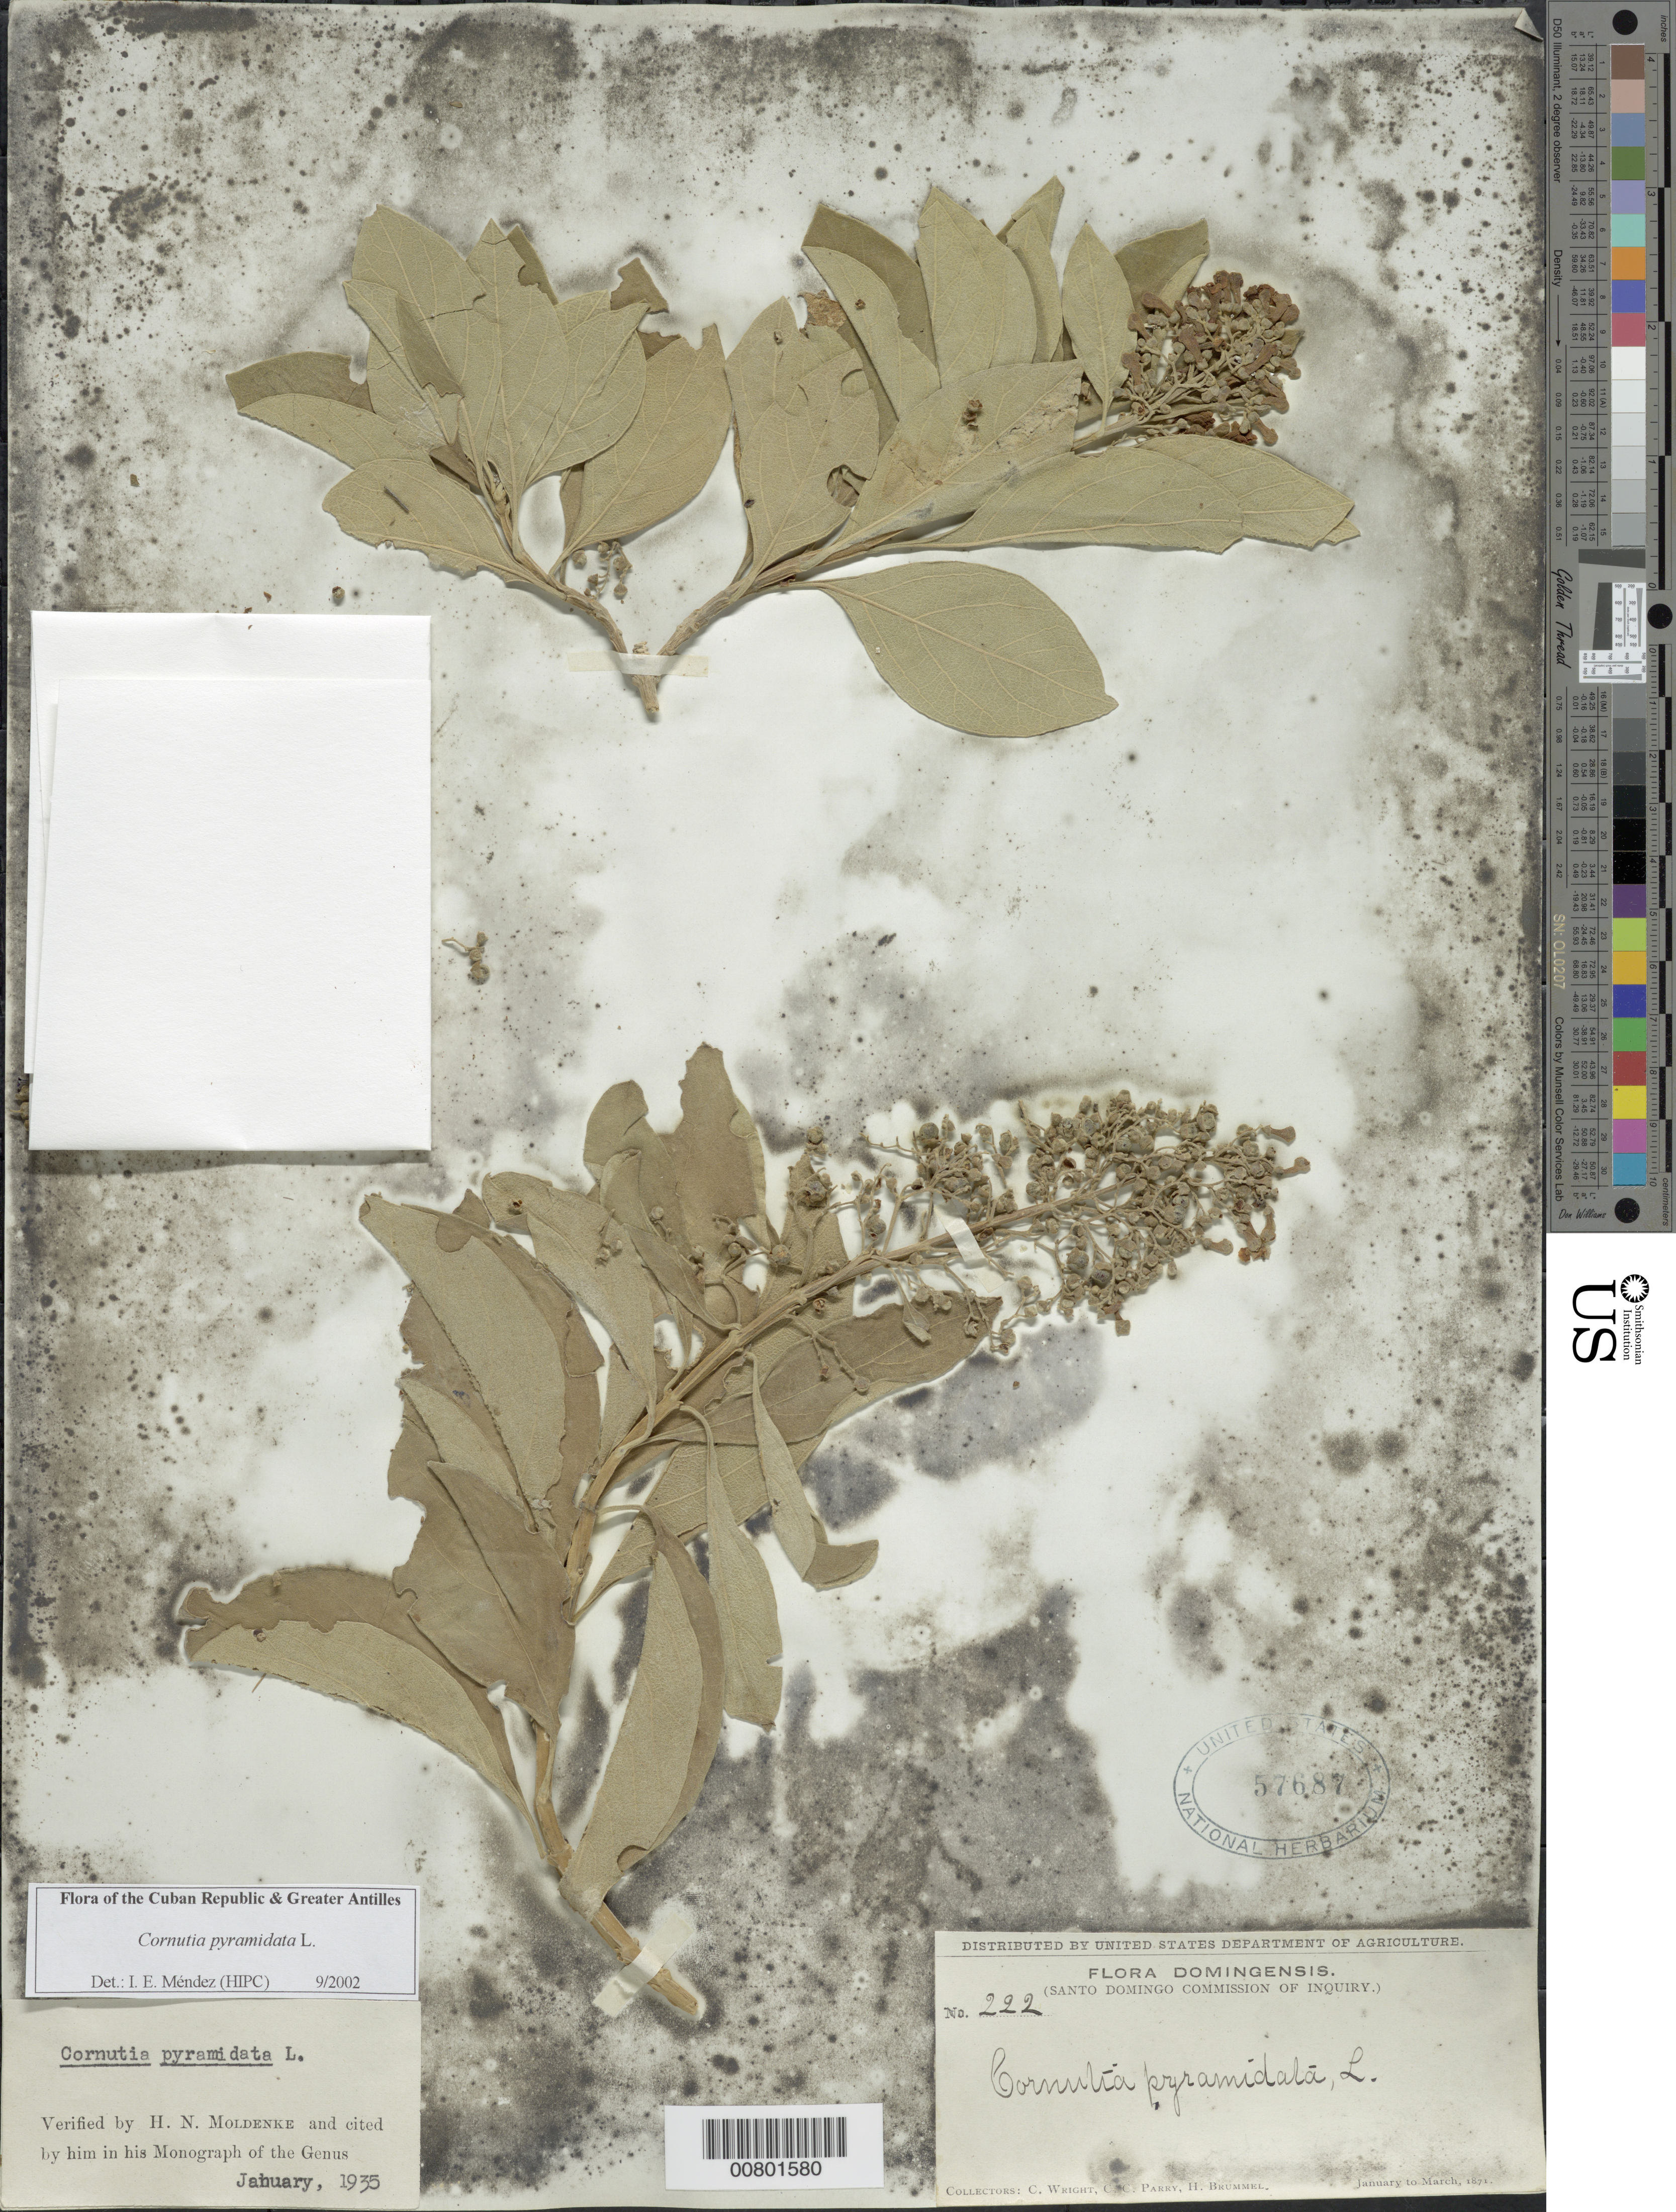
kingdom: Plantae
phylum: Tracheophyta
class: Magnoliopsida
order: Lamiales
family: Lamiaceae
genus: Cornutia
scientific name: Cornutia pyramidata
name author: L.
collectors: C. Wright, C. C. Parry & H. Brummel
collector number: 222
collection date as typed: Jan 1871 to -- Mar 1871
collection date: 1871-01/1871-03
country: Dominican Republic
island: Hispaniola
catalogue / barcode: US 57687